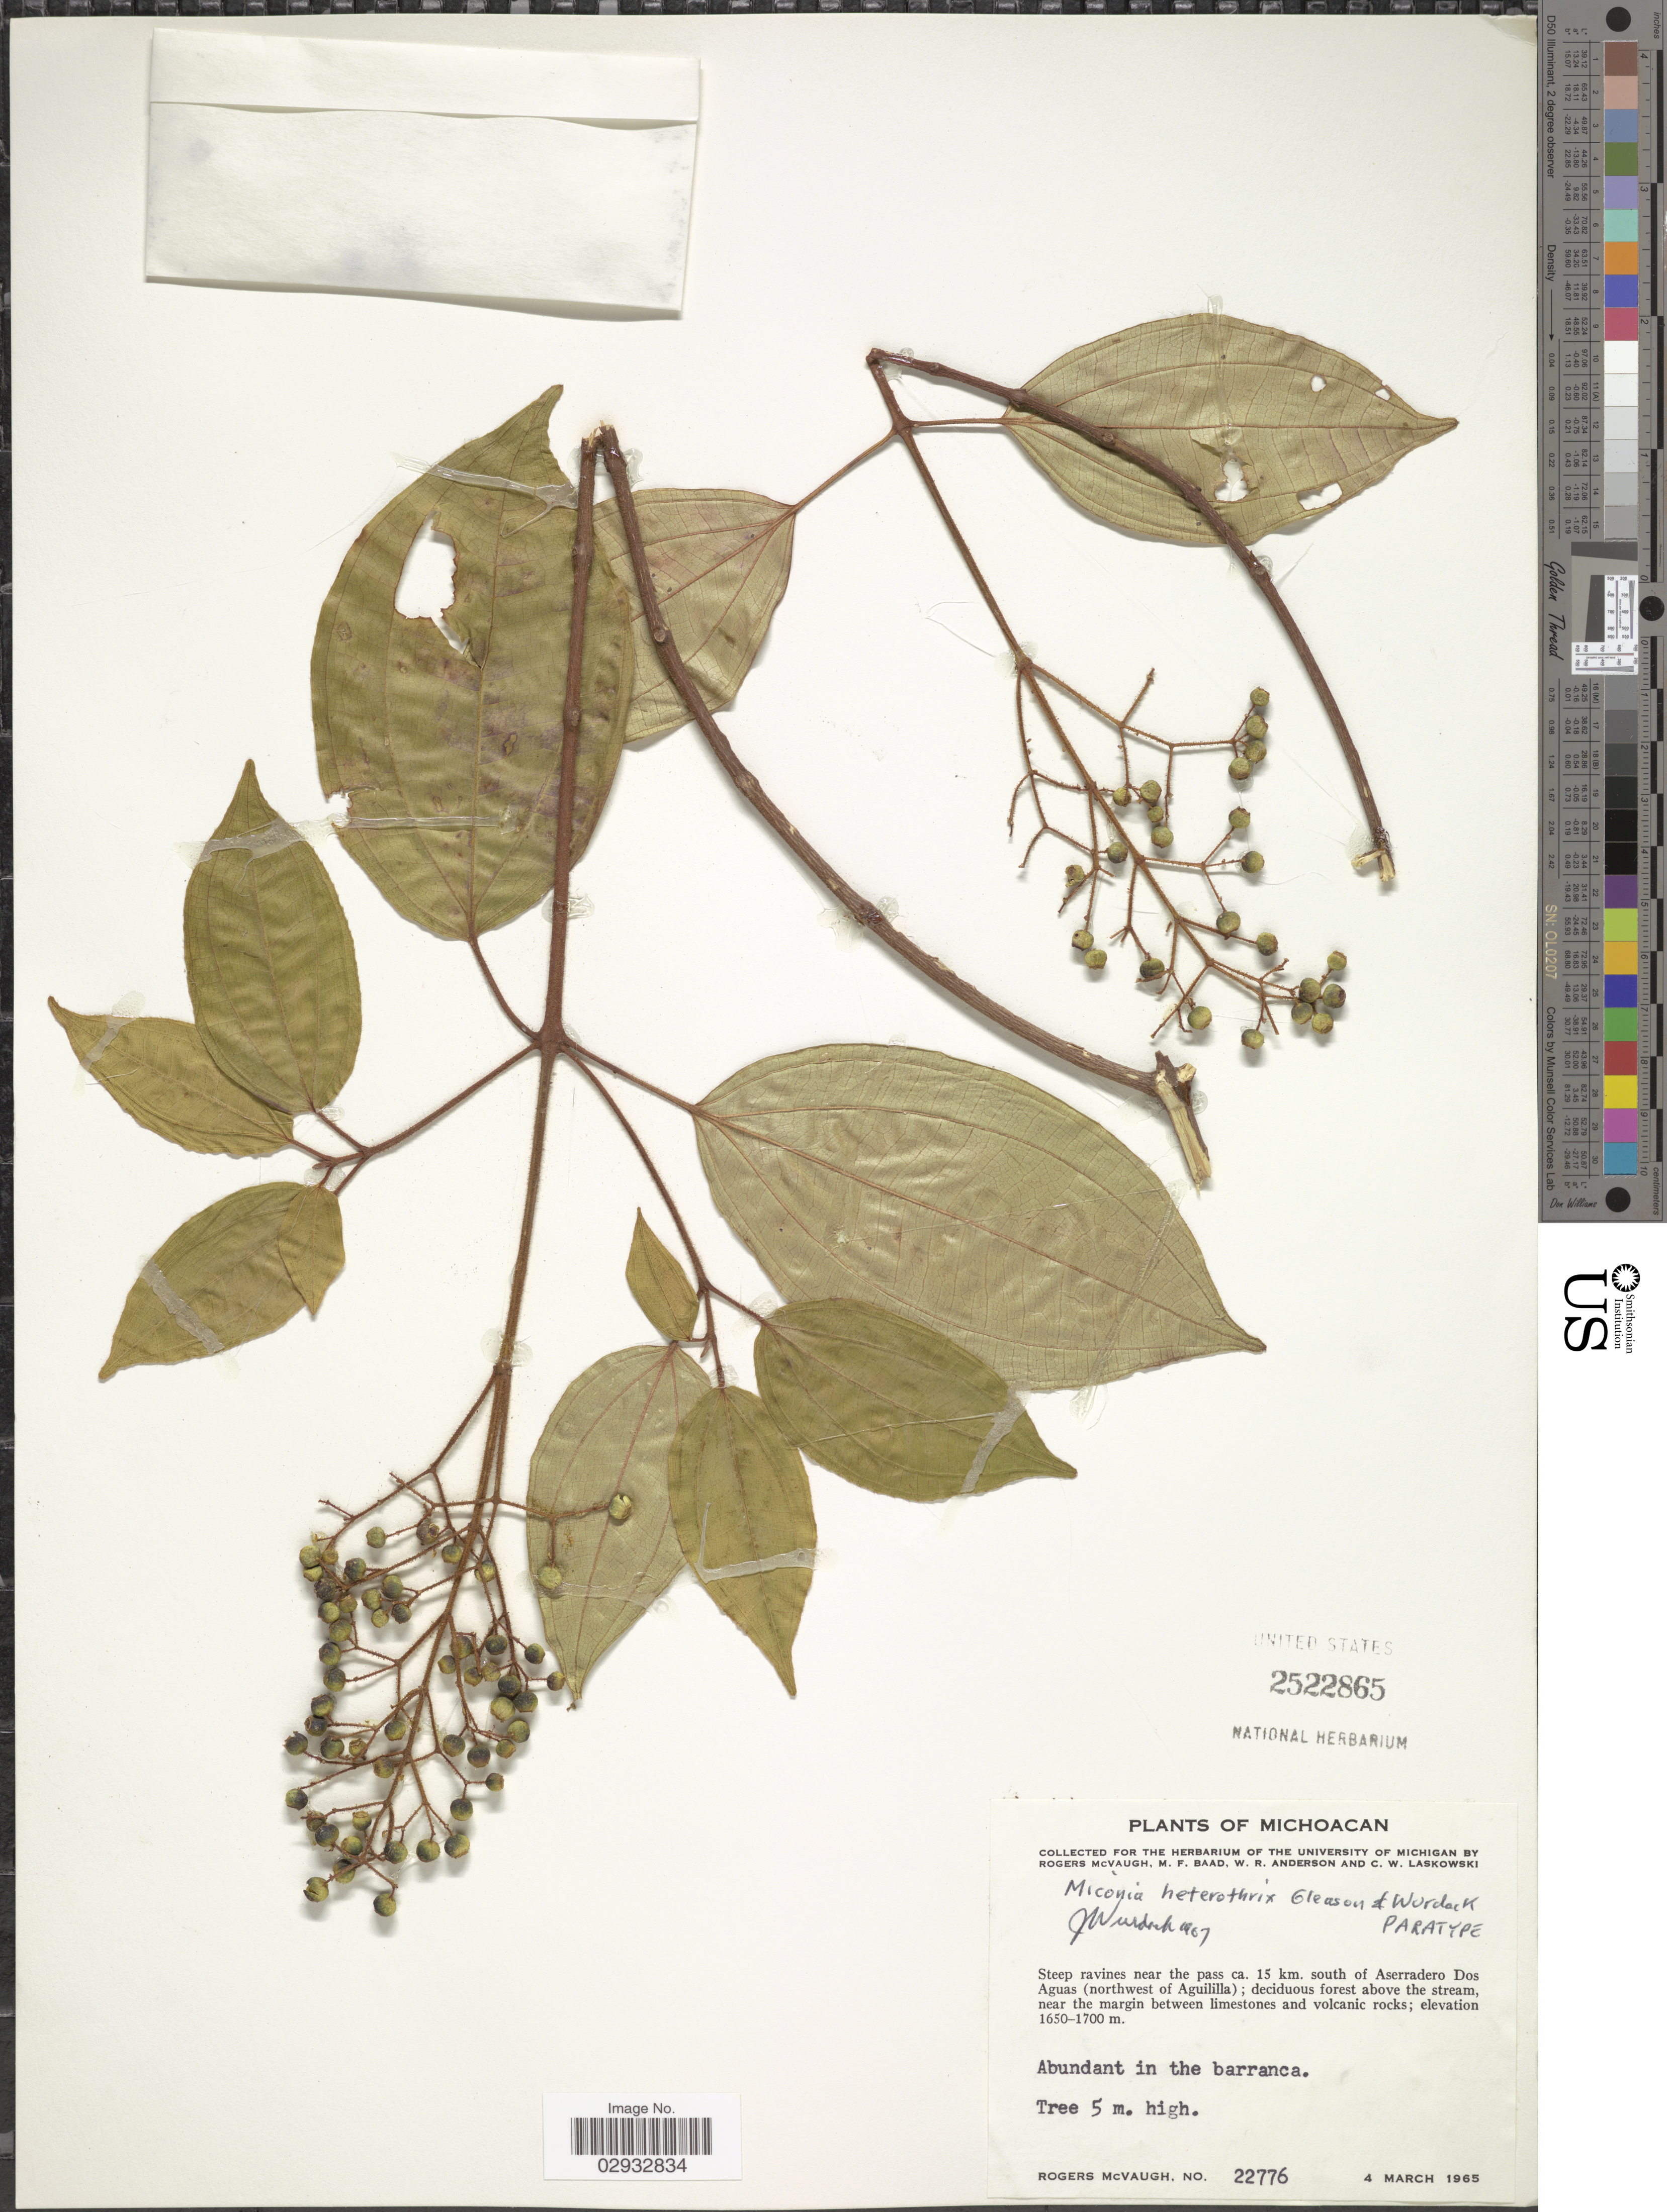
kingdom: Plantae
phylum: Tracheophyta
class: Magnoliopsida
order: Myrtales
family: Melastomataceae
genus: Miconia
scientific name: Miconia heterothrix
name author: Gleason & Wurdack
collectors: R. McVaugh, M. F. Baad, W. Anderson & C. Laskowski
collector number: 22776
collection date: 1965-03-04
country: Mexico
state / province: Michoacán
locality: Steep ravines near the pass ca. 15 km. south of Aserradero Dos Aguas (northwest of Aguililla).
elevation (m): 1650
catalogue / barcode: US 2522865